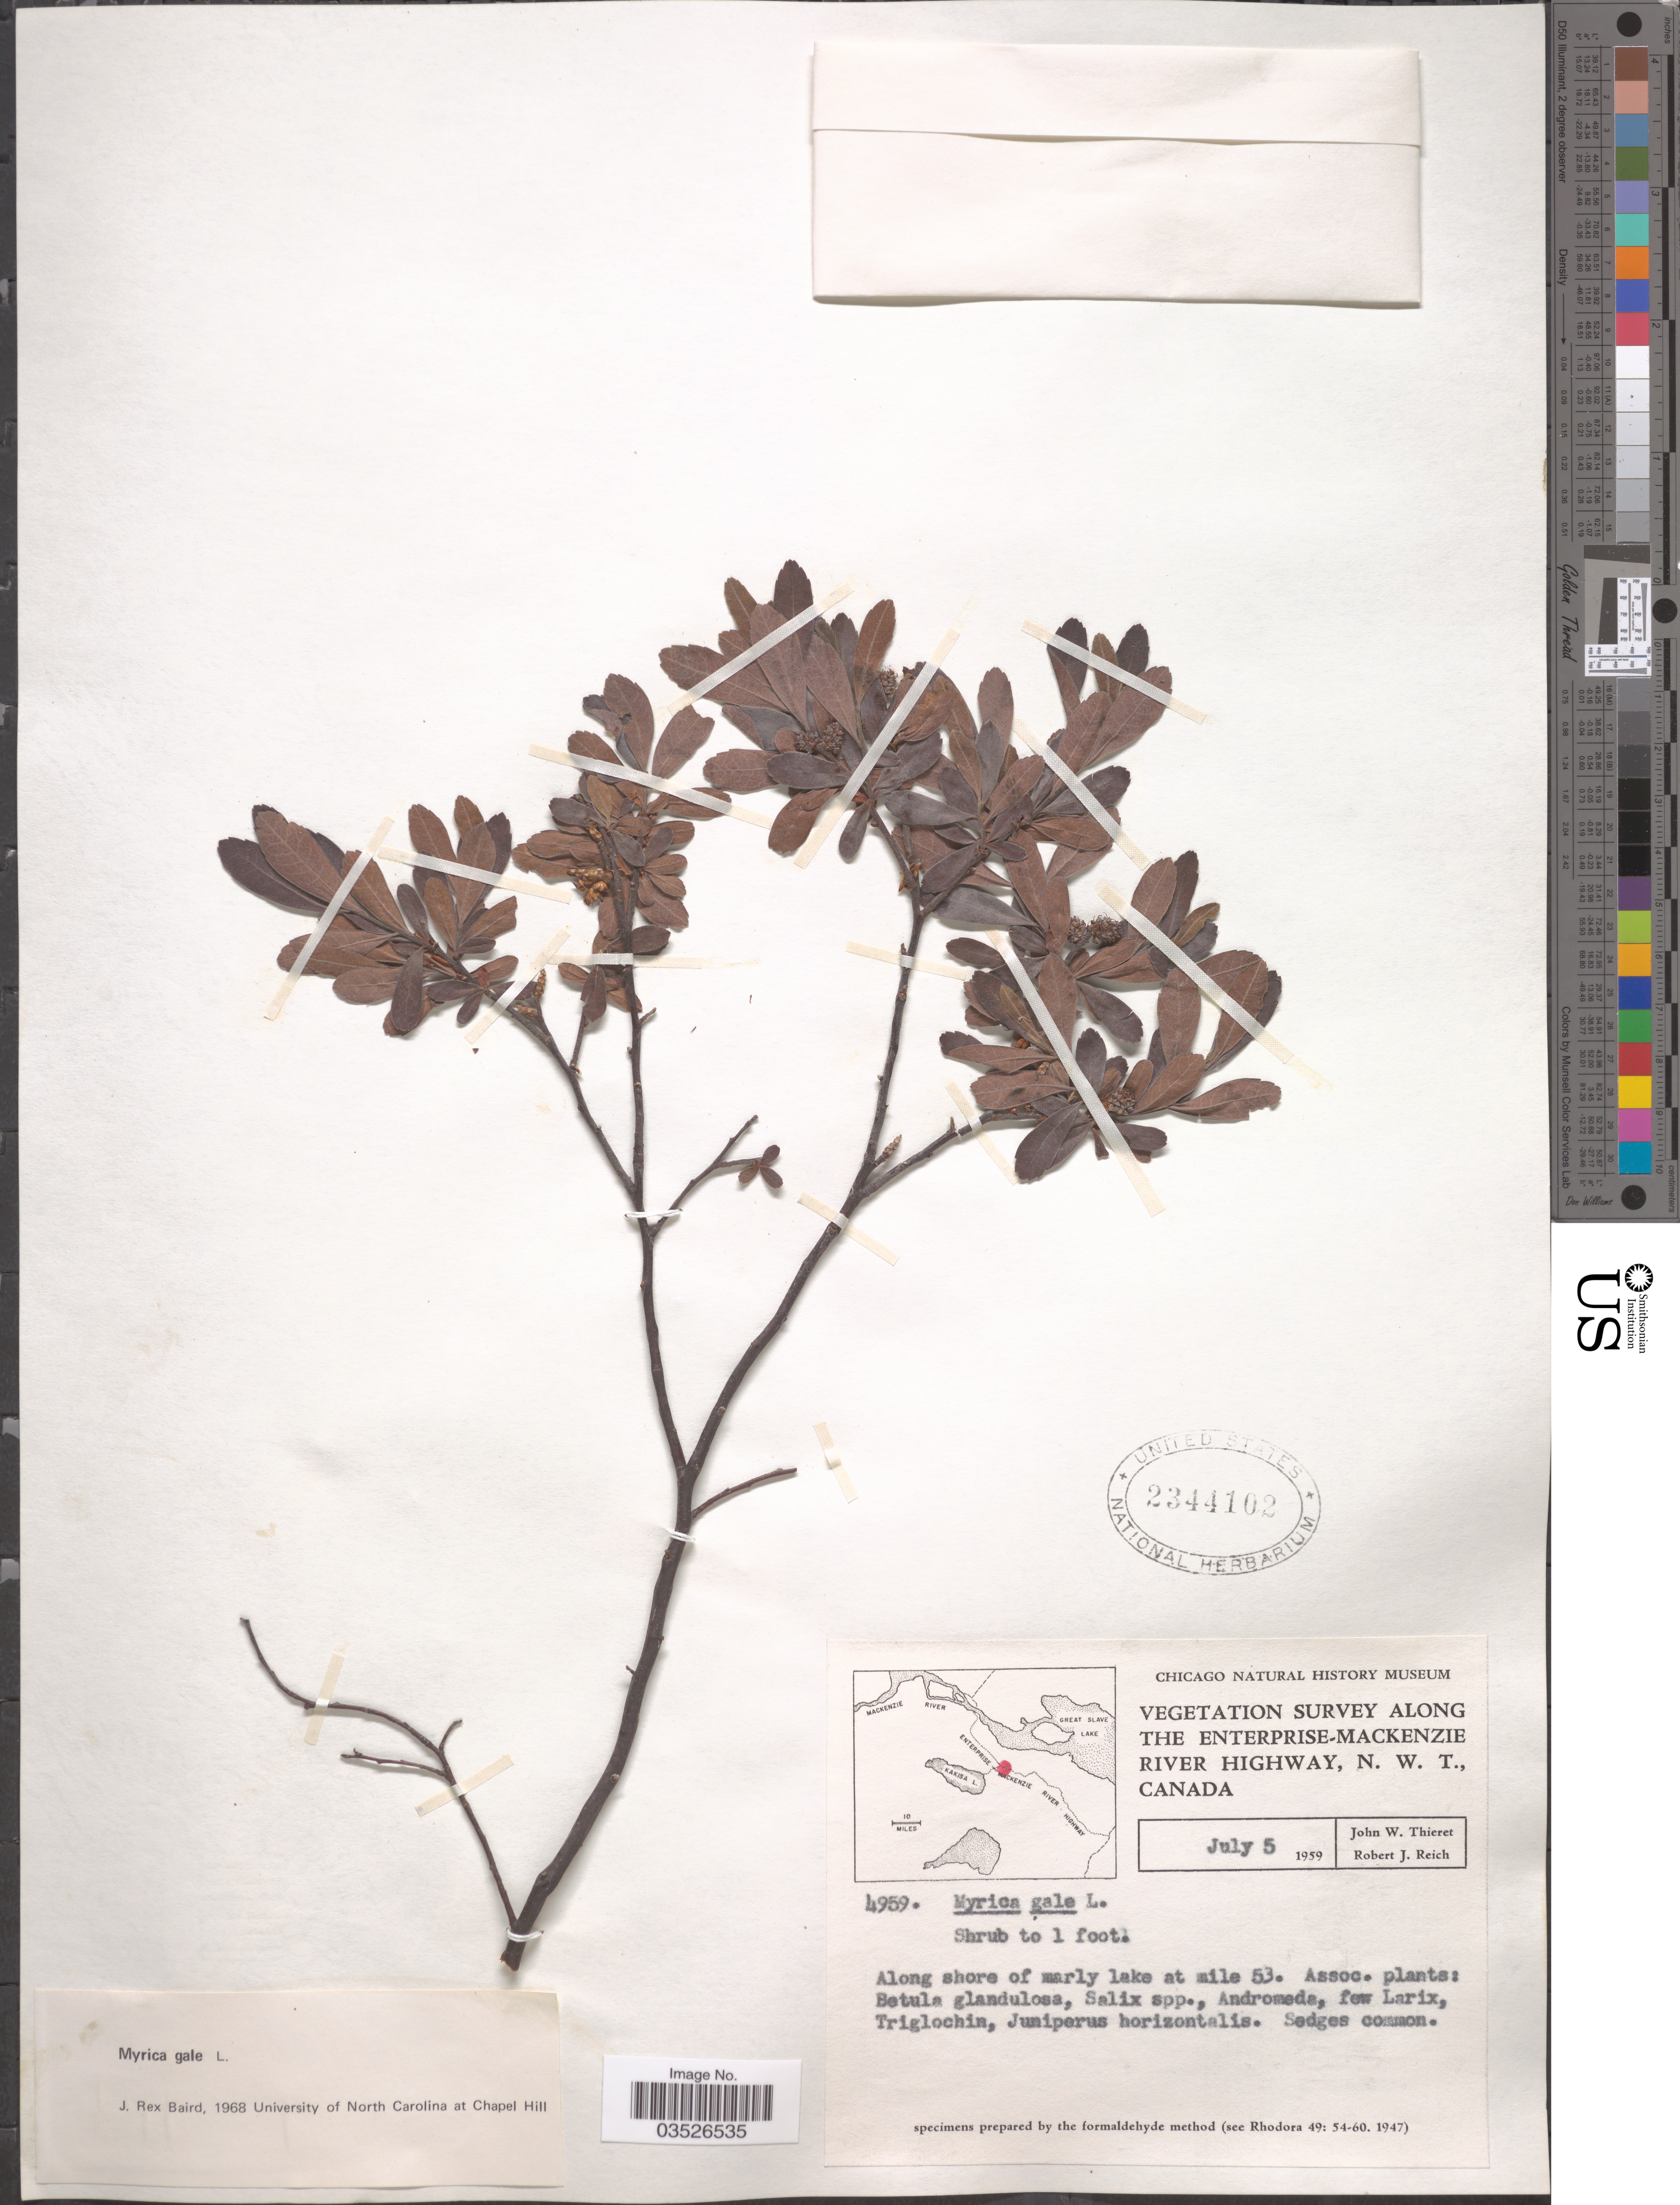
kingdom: Plantae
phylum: Tracheophyta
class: Magnoliopsida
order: Fagales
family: Myricaceae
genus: Myrica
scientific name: Myrica gale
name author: L.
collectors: J. W. Thieret & R. Reich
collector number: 4959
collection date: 1959-07-05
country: Canada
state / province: Northwest Territories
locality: Along the Enterprise-Mackenzie River Highway. Along shore of marly lake at mile 53.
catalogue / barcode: US 2344102